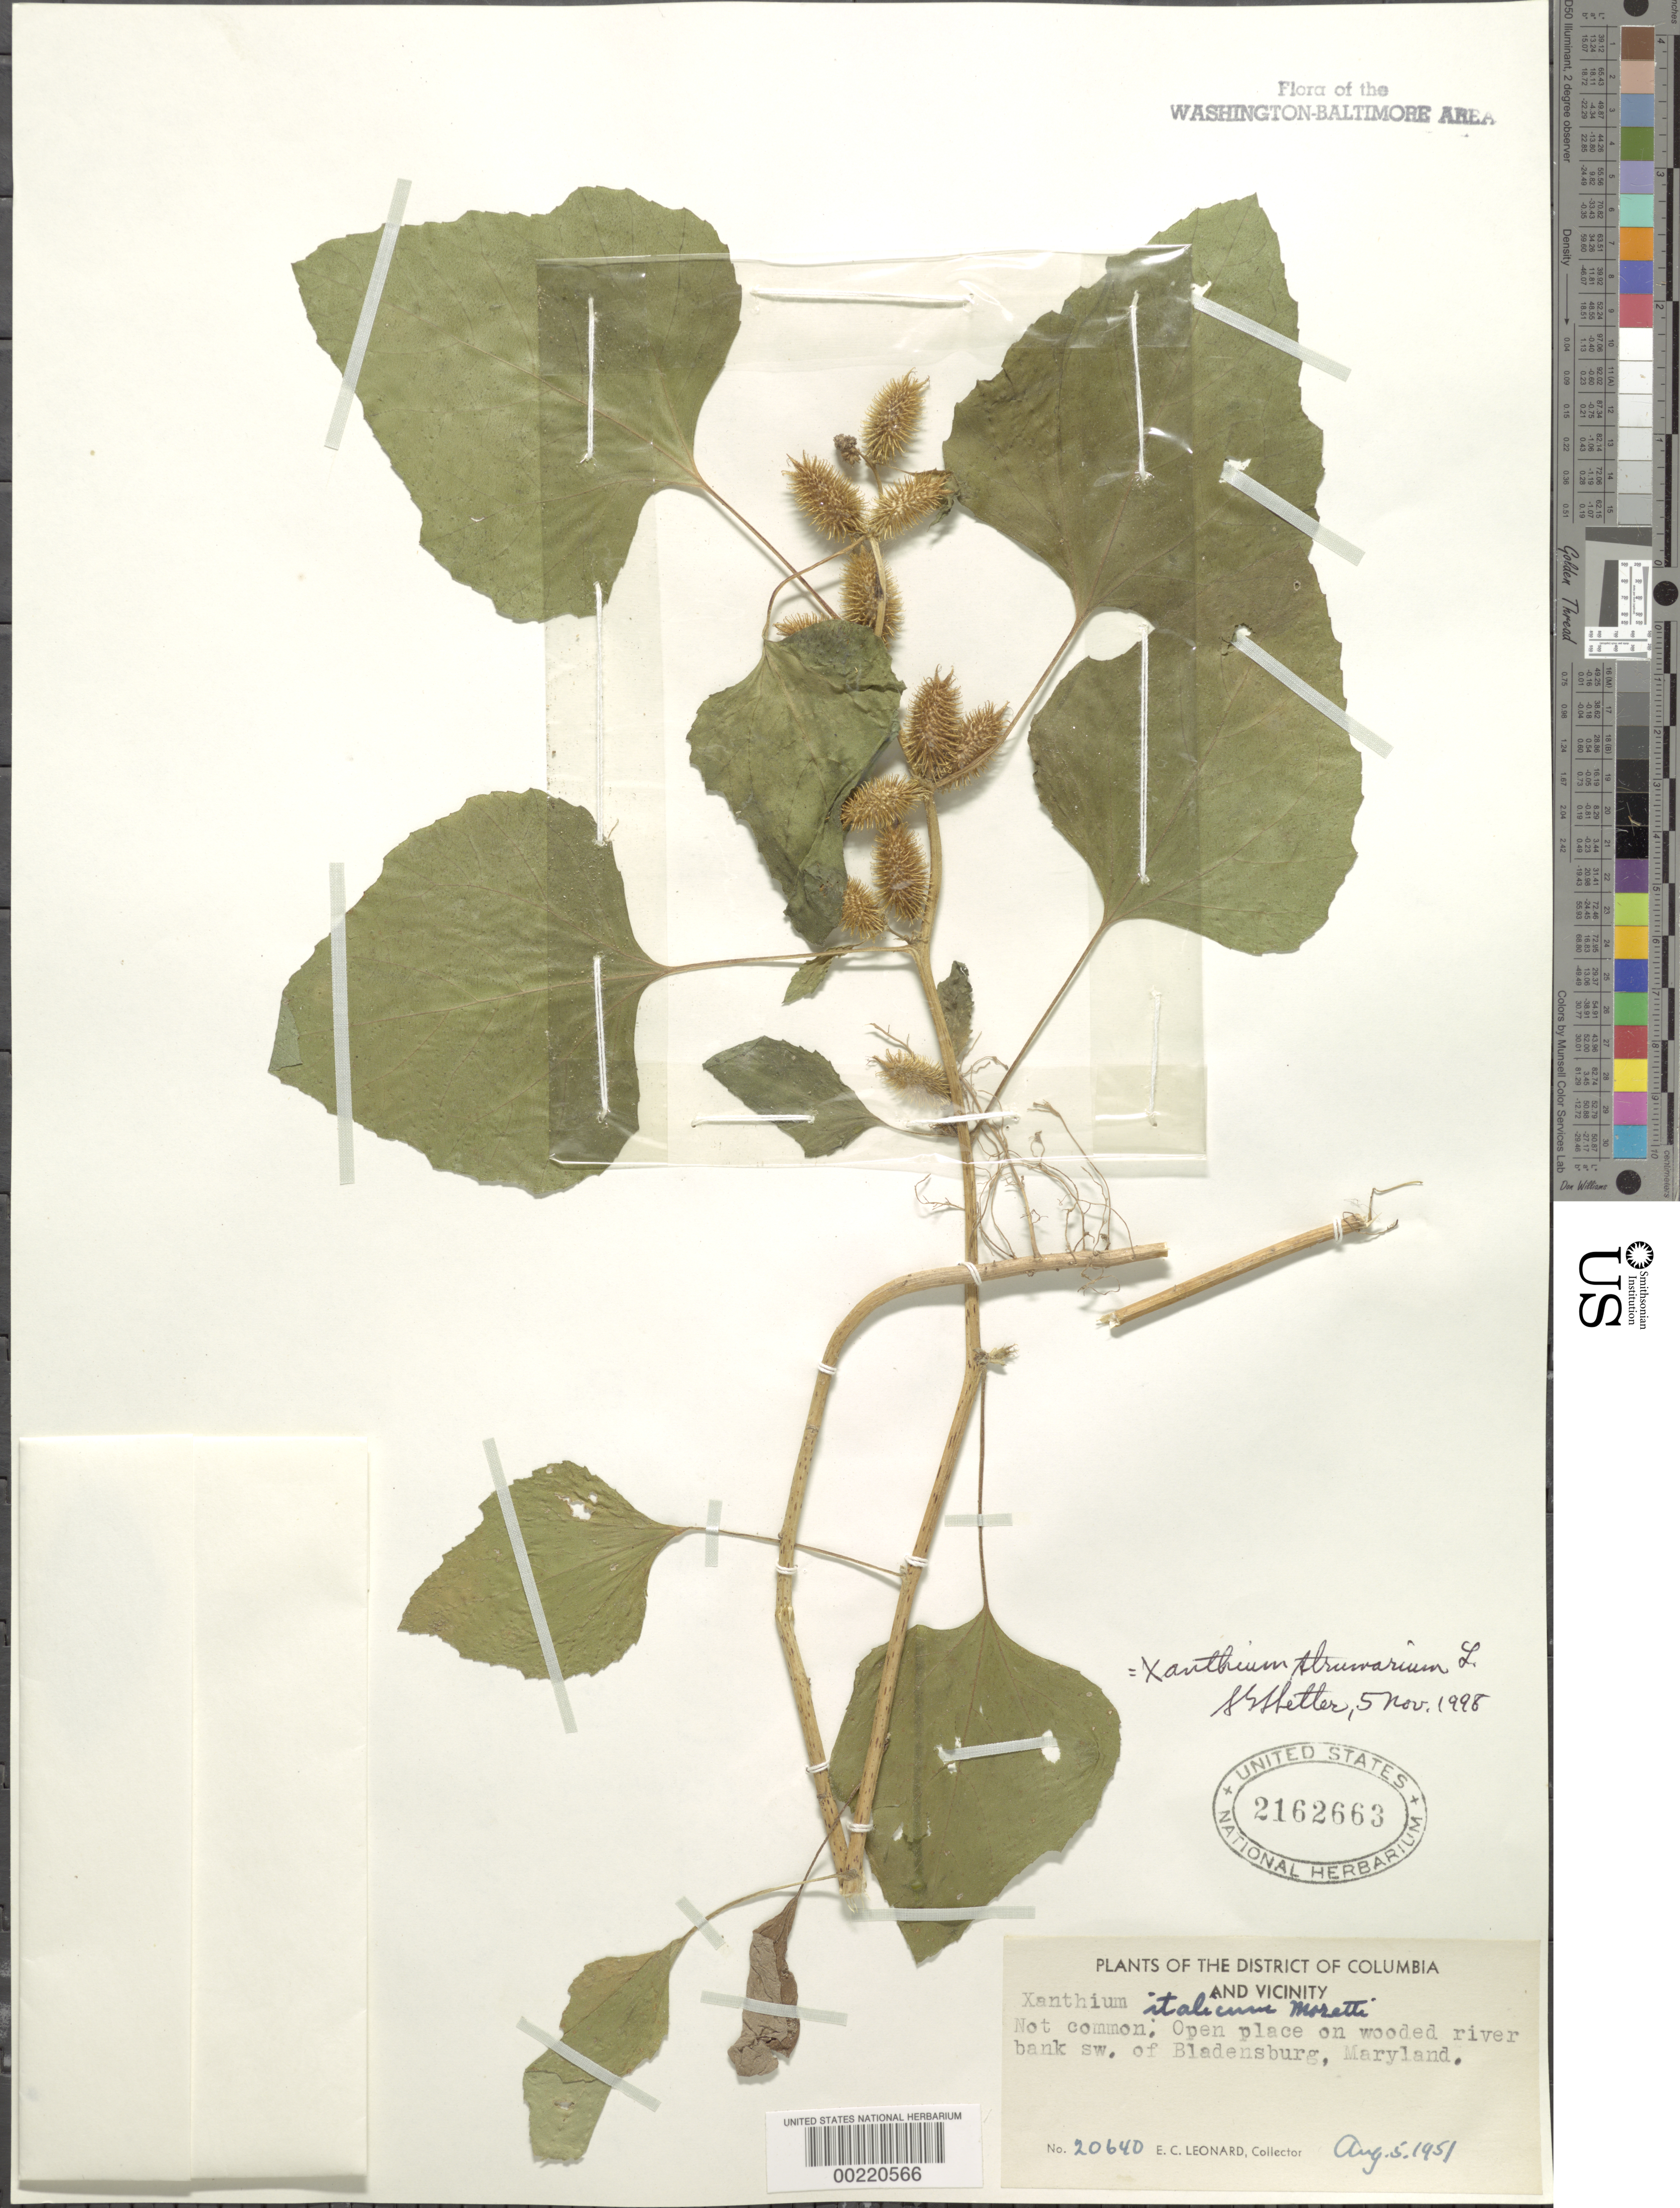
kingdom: Plantae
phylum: Tracheophyta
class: Magnoliopsida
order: Asterales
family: Asteraceae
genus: Xanthium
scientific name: Xanthium strumarium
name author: L.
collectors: E. C. Leonard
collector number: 206040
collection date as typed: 05 Aug 1951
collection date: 1951-08-05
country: United States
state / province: Maryland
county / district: Prince George's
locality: SW of Bladensburg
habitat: Open place on woodwd river bank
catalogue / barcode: US 2162663